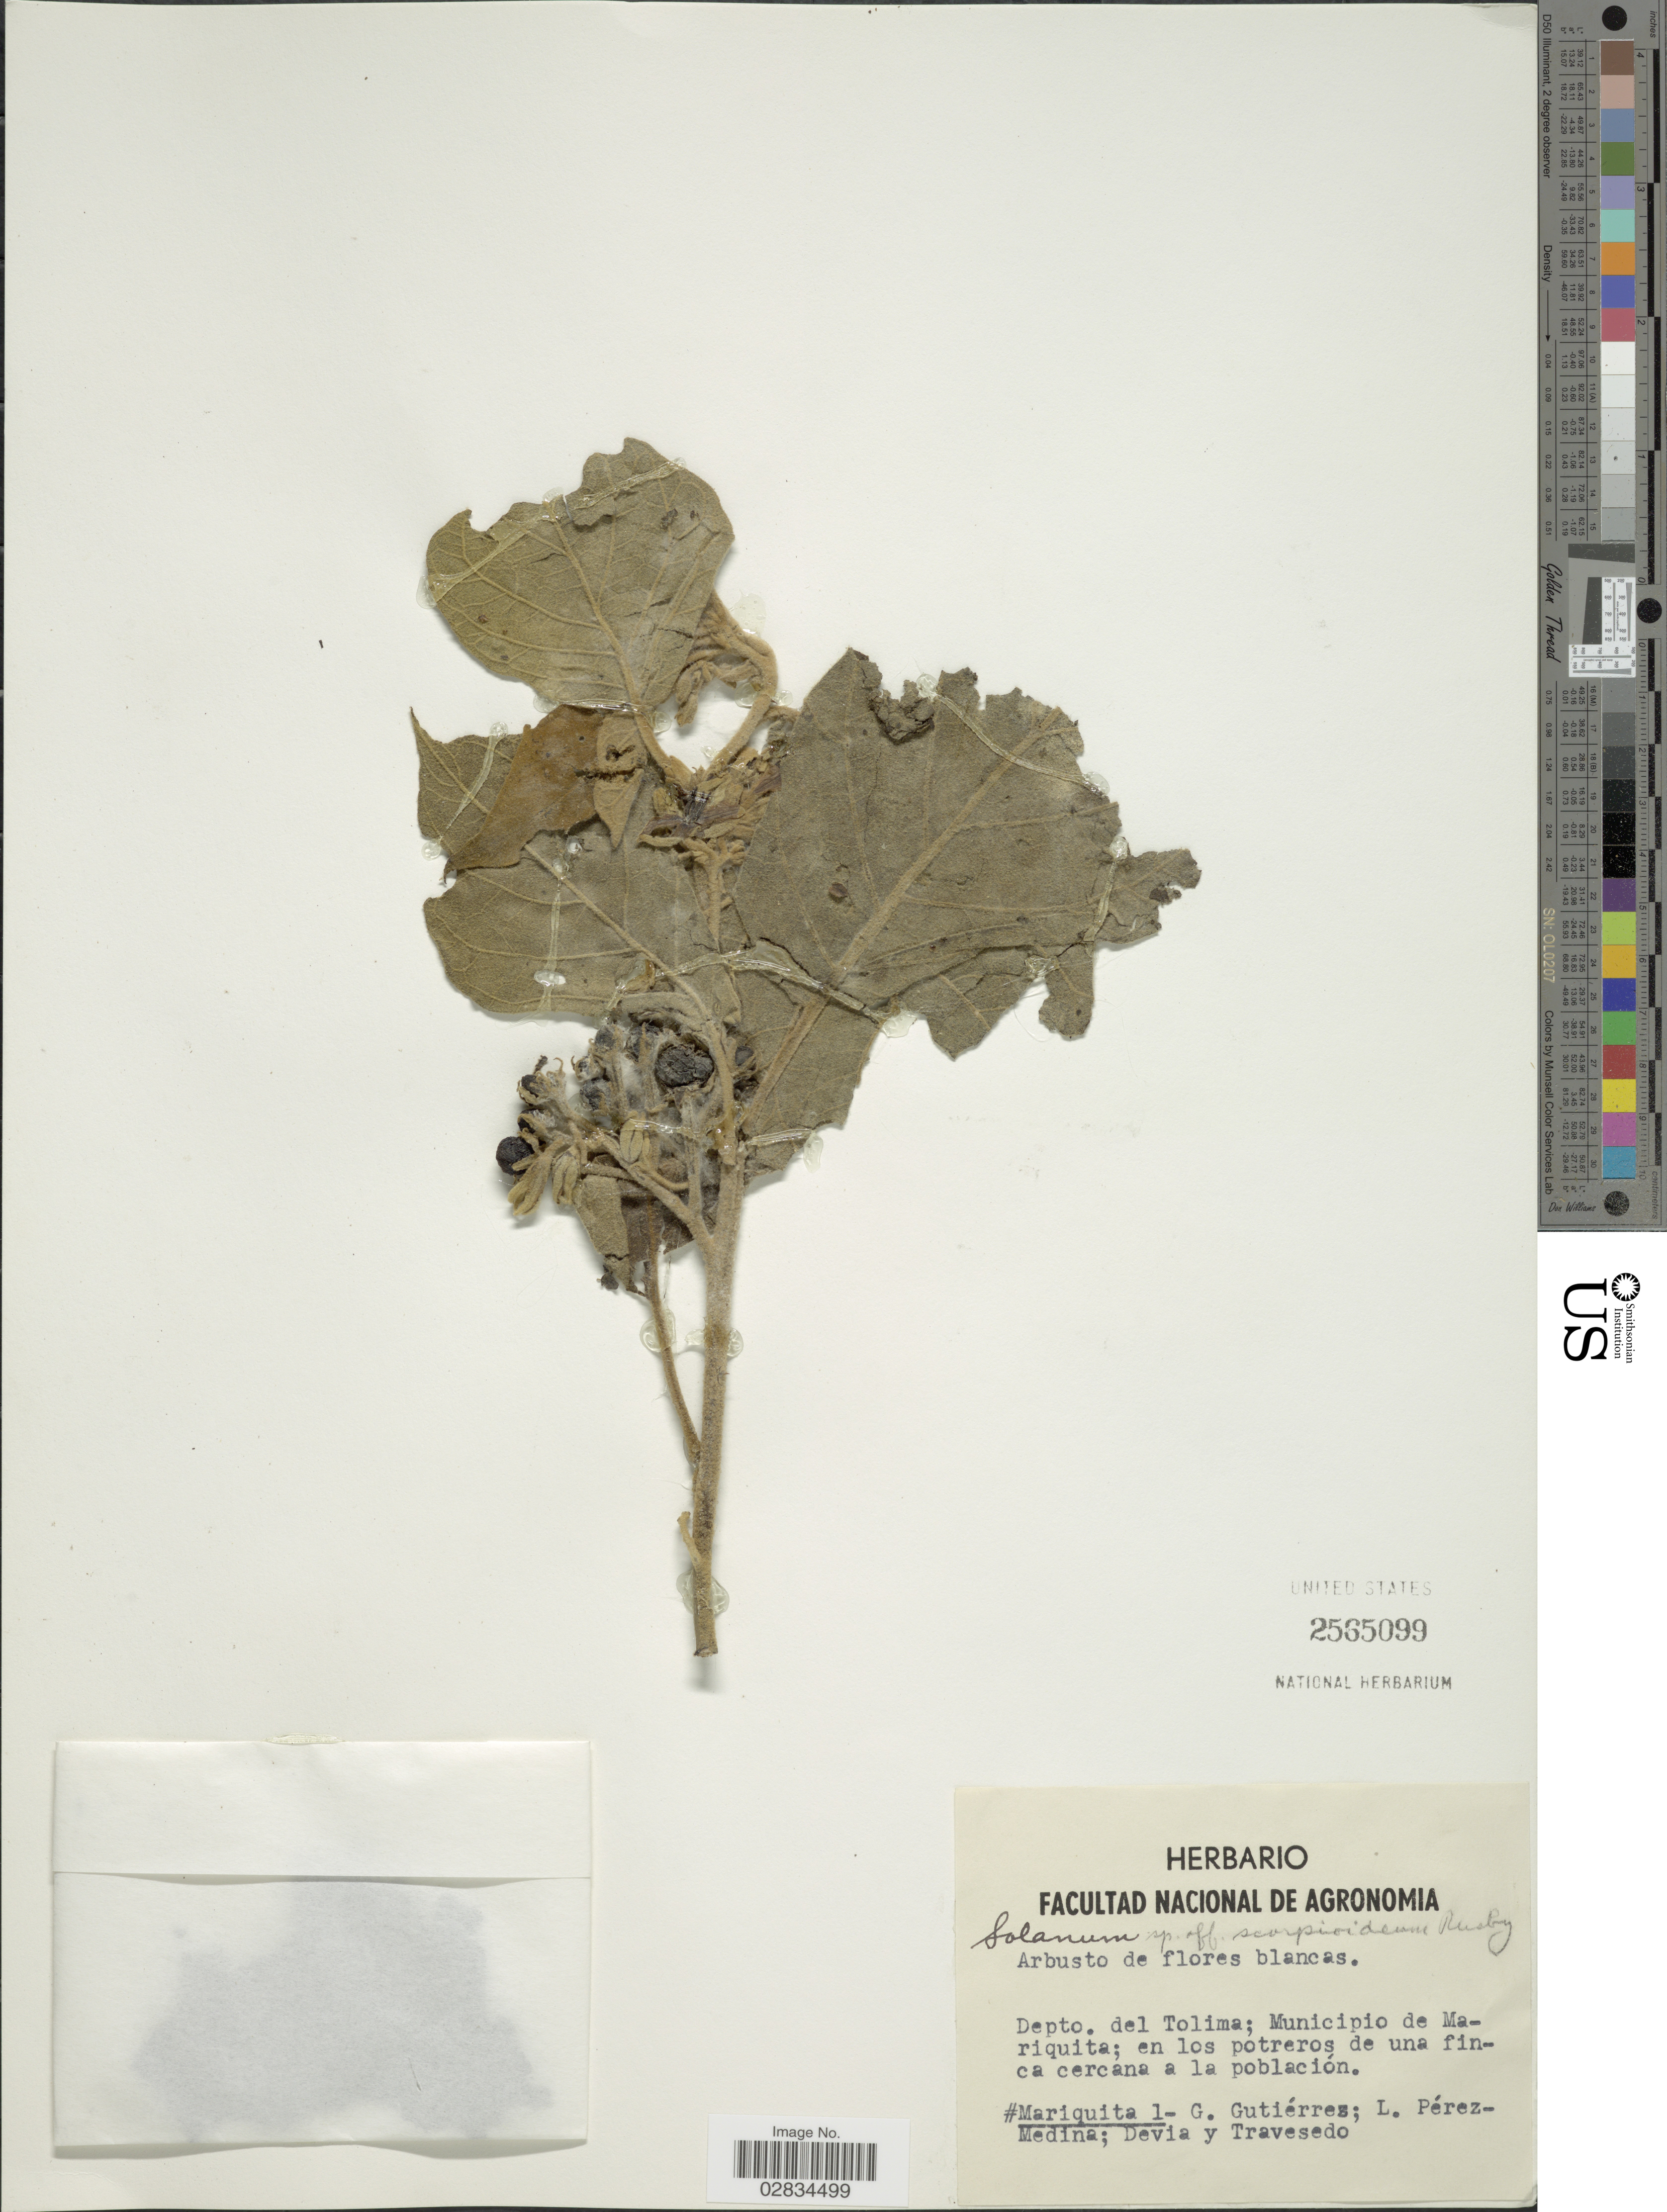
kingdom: Plantae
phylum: Tracheophyta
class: Magnoliopsida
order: Solanales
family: Solanaceae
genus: Solanum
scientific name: Solanum scorpioideum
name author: Rusby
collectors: G. Gutiérrez, L. Pérez-Medina, -. Devia & Travesedo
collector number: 1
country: Colombia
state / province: Tolima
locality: Depto. del Tolima; Municipio de Mariquita; en los potreros de una finca cercana a la población.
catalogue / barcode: US 2565099